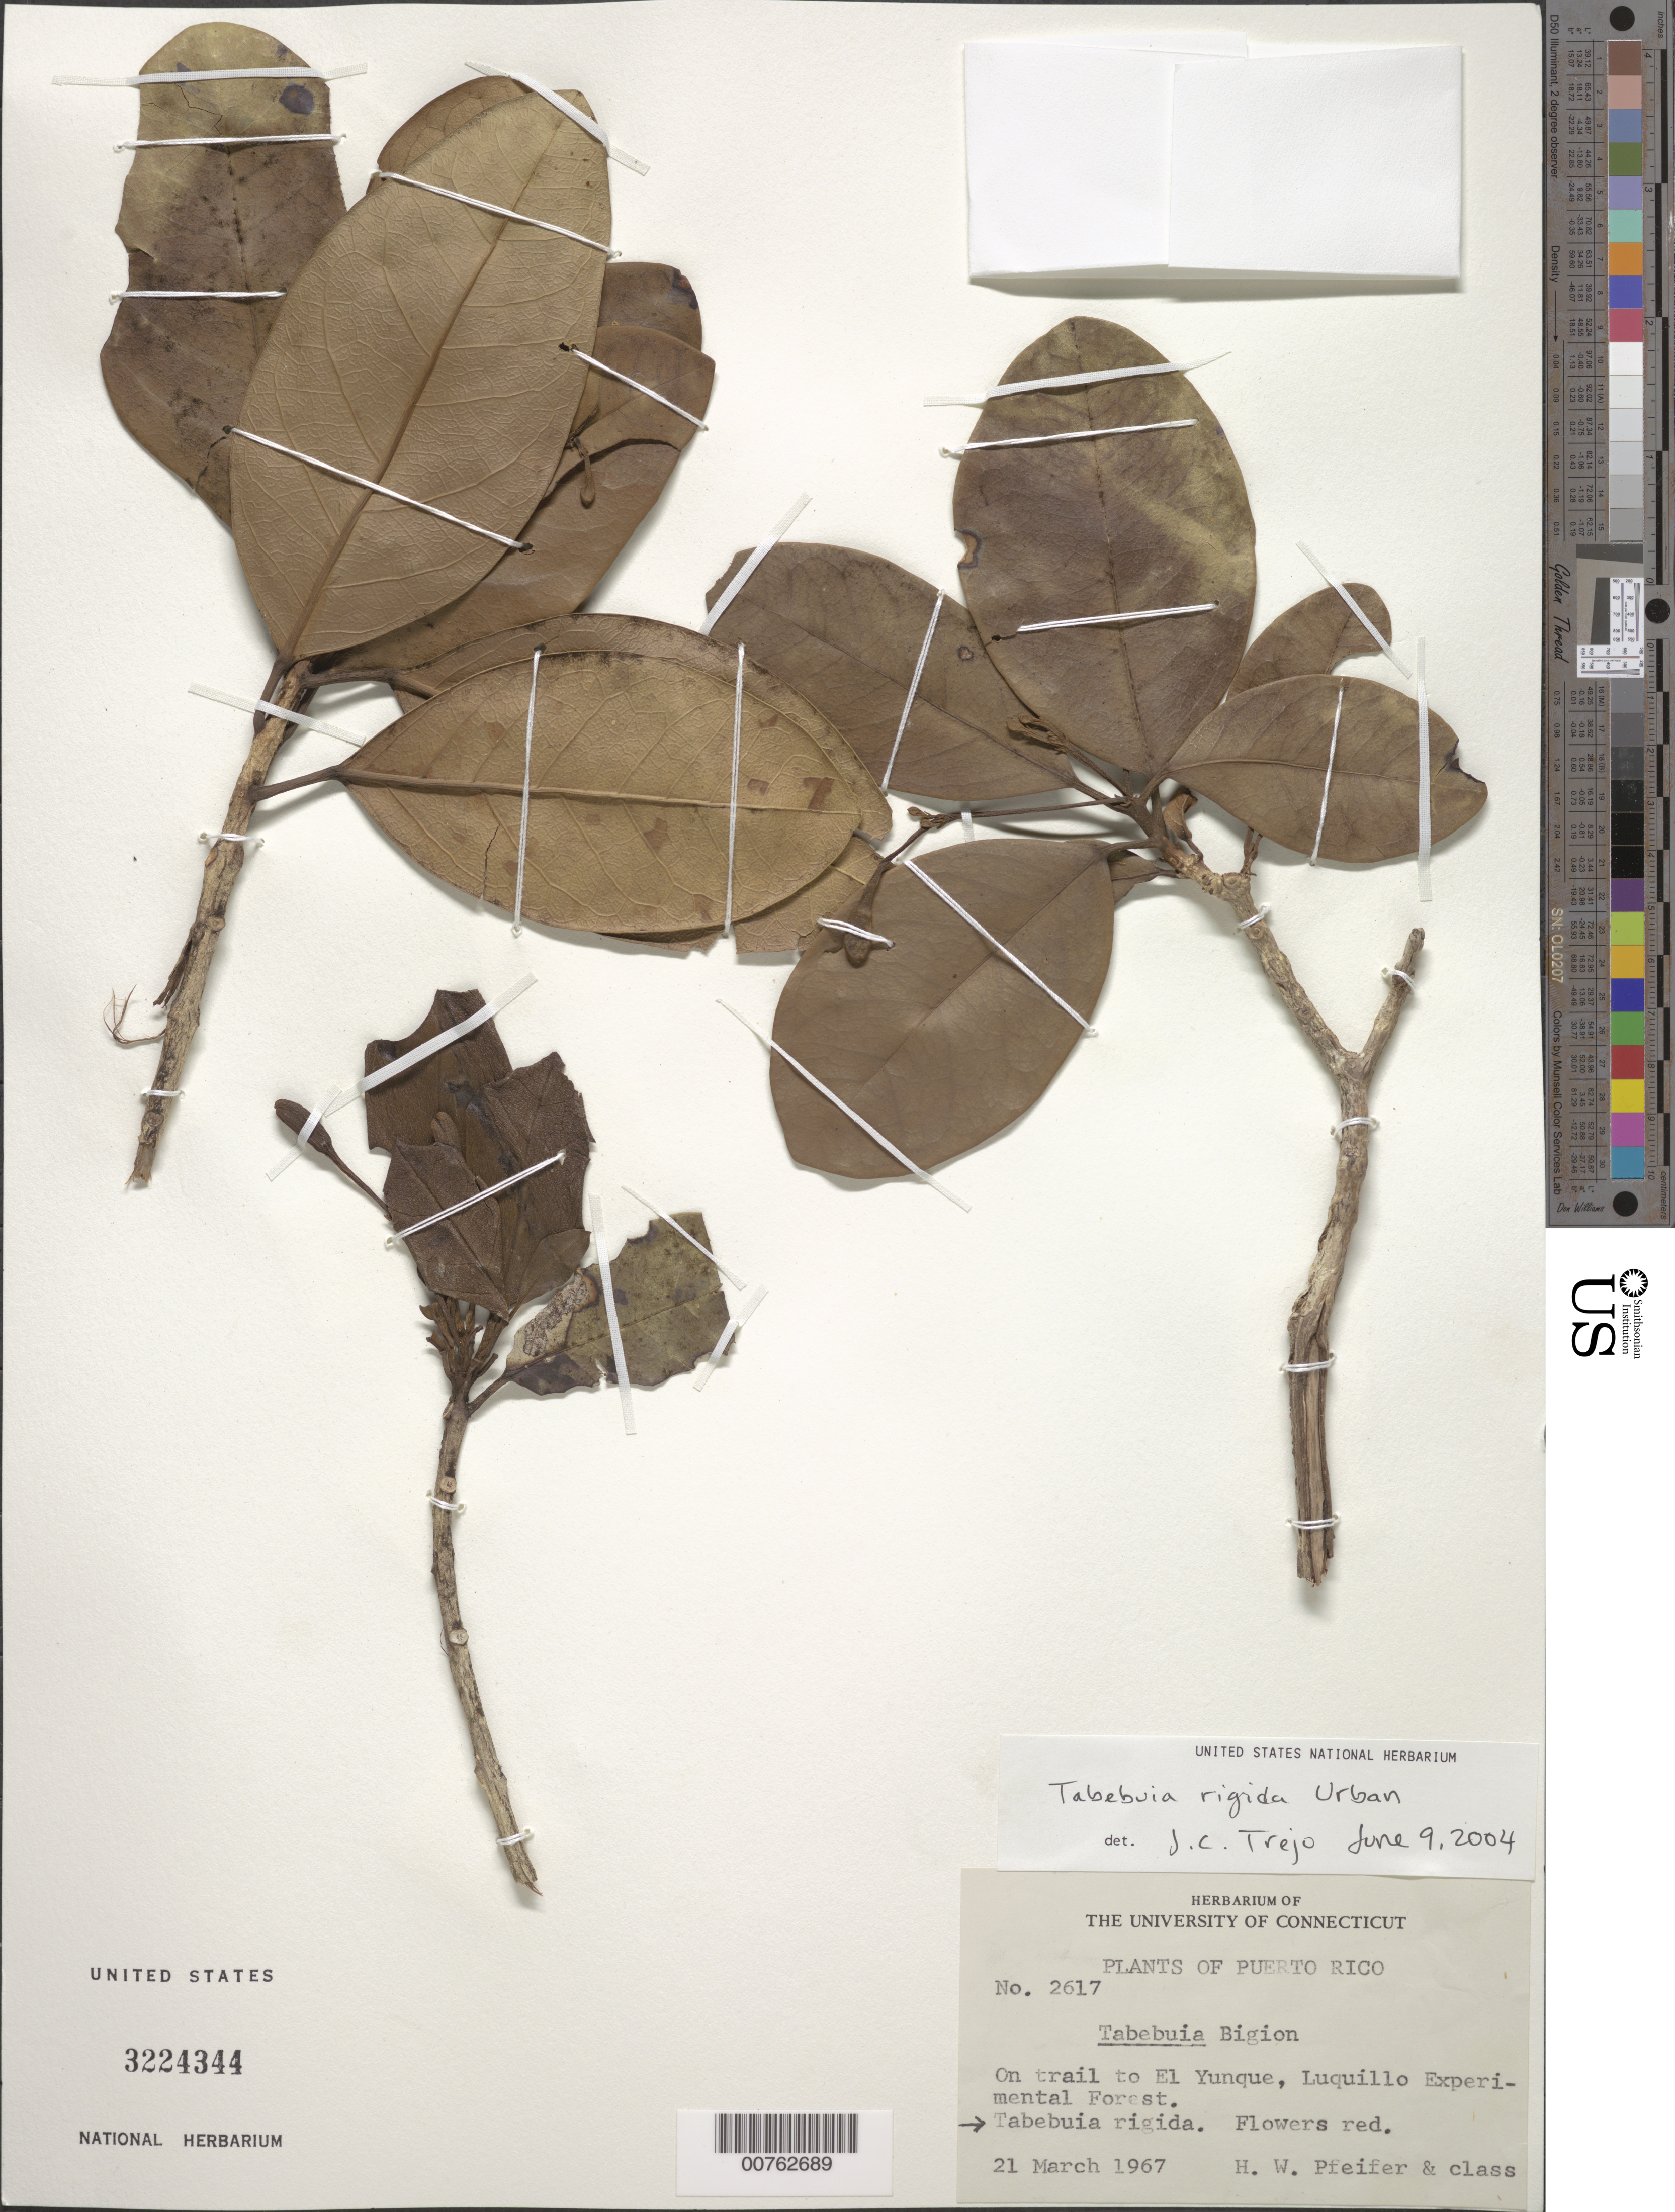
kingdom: Plantae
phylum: Tracheophyta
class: Magnoliopsida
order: Lamiales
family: Bignoniaceae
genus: Tabebuia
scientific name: Tabebuia rigida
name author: Urb.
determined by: Trejo-Torres, J. C.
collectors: H. W. Pfeifer & Class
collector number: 2617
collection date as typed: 21 Mar 1967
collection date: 1967-03-21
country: Puerto Rico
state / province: Luquillo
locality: On trail to El Yunque, Luquillo Experimental Forest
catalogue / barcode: US 3224344